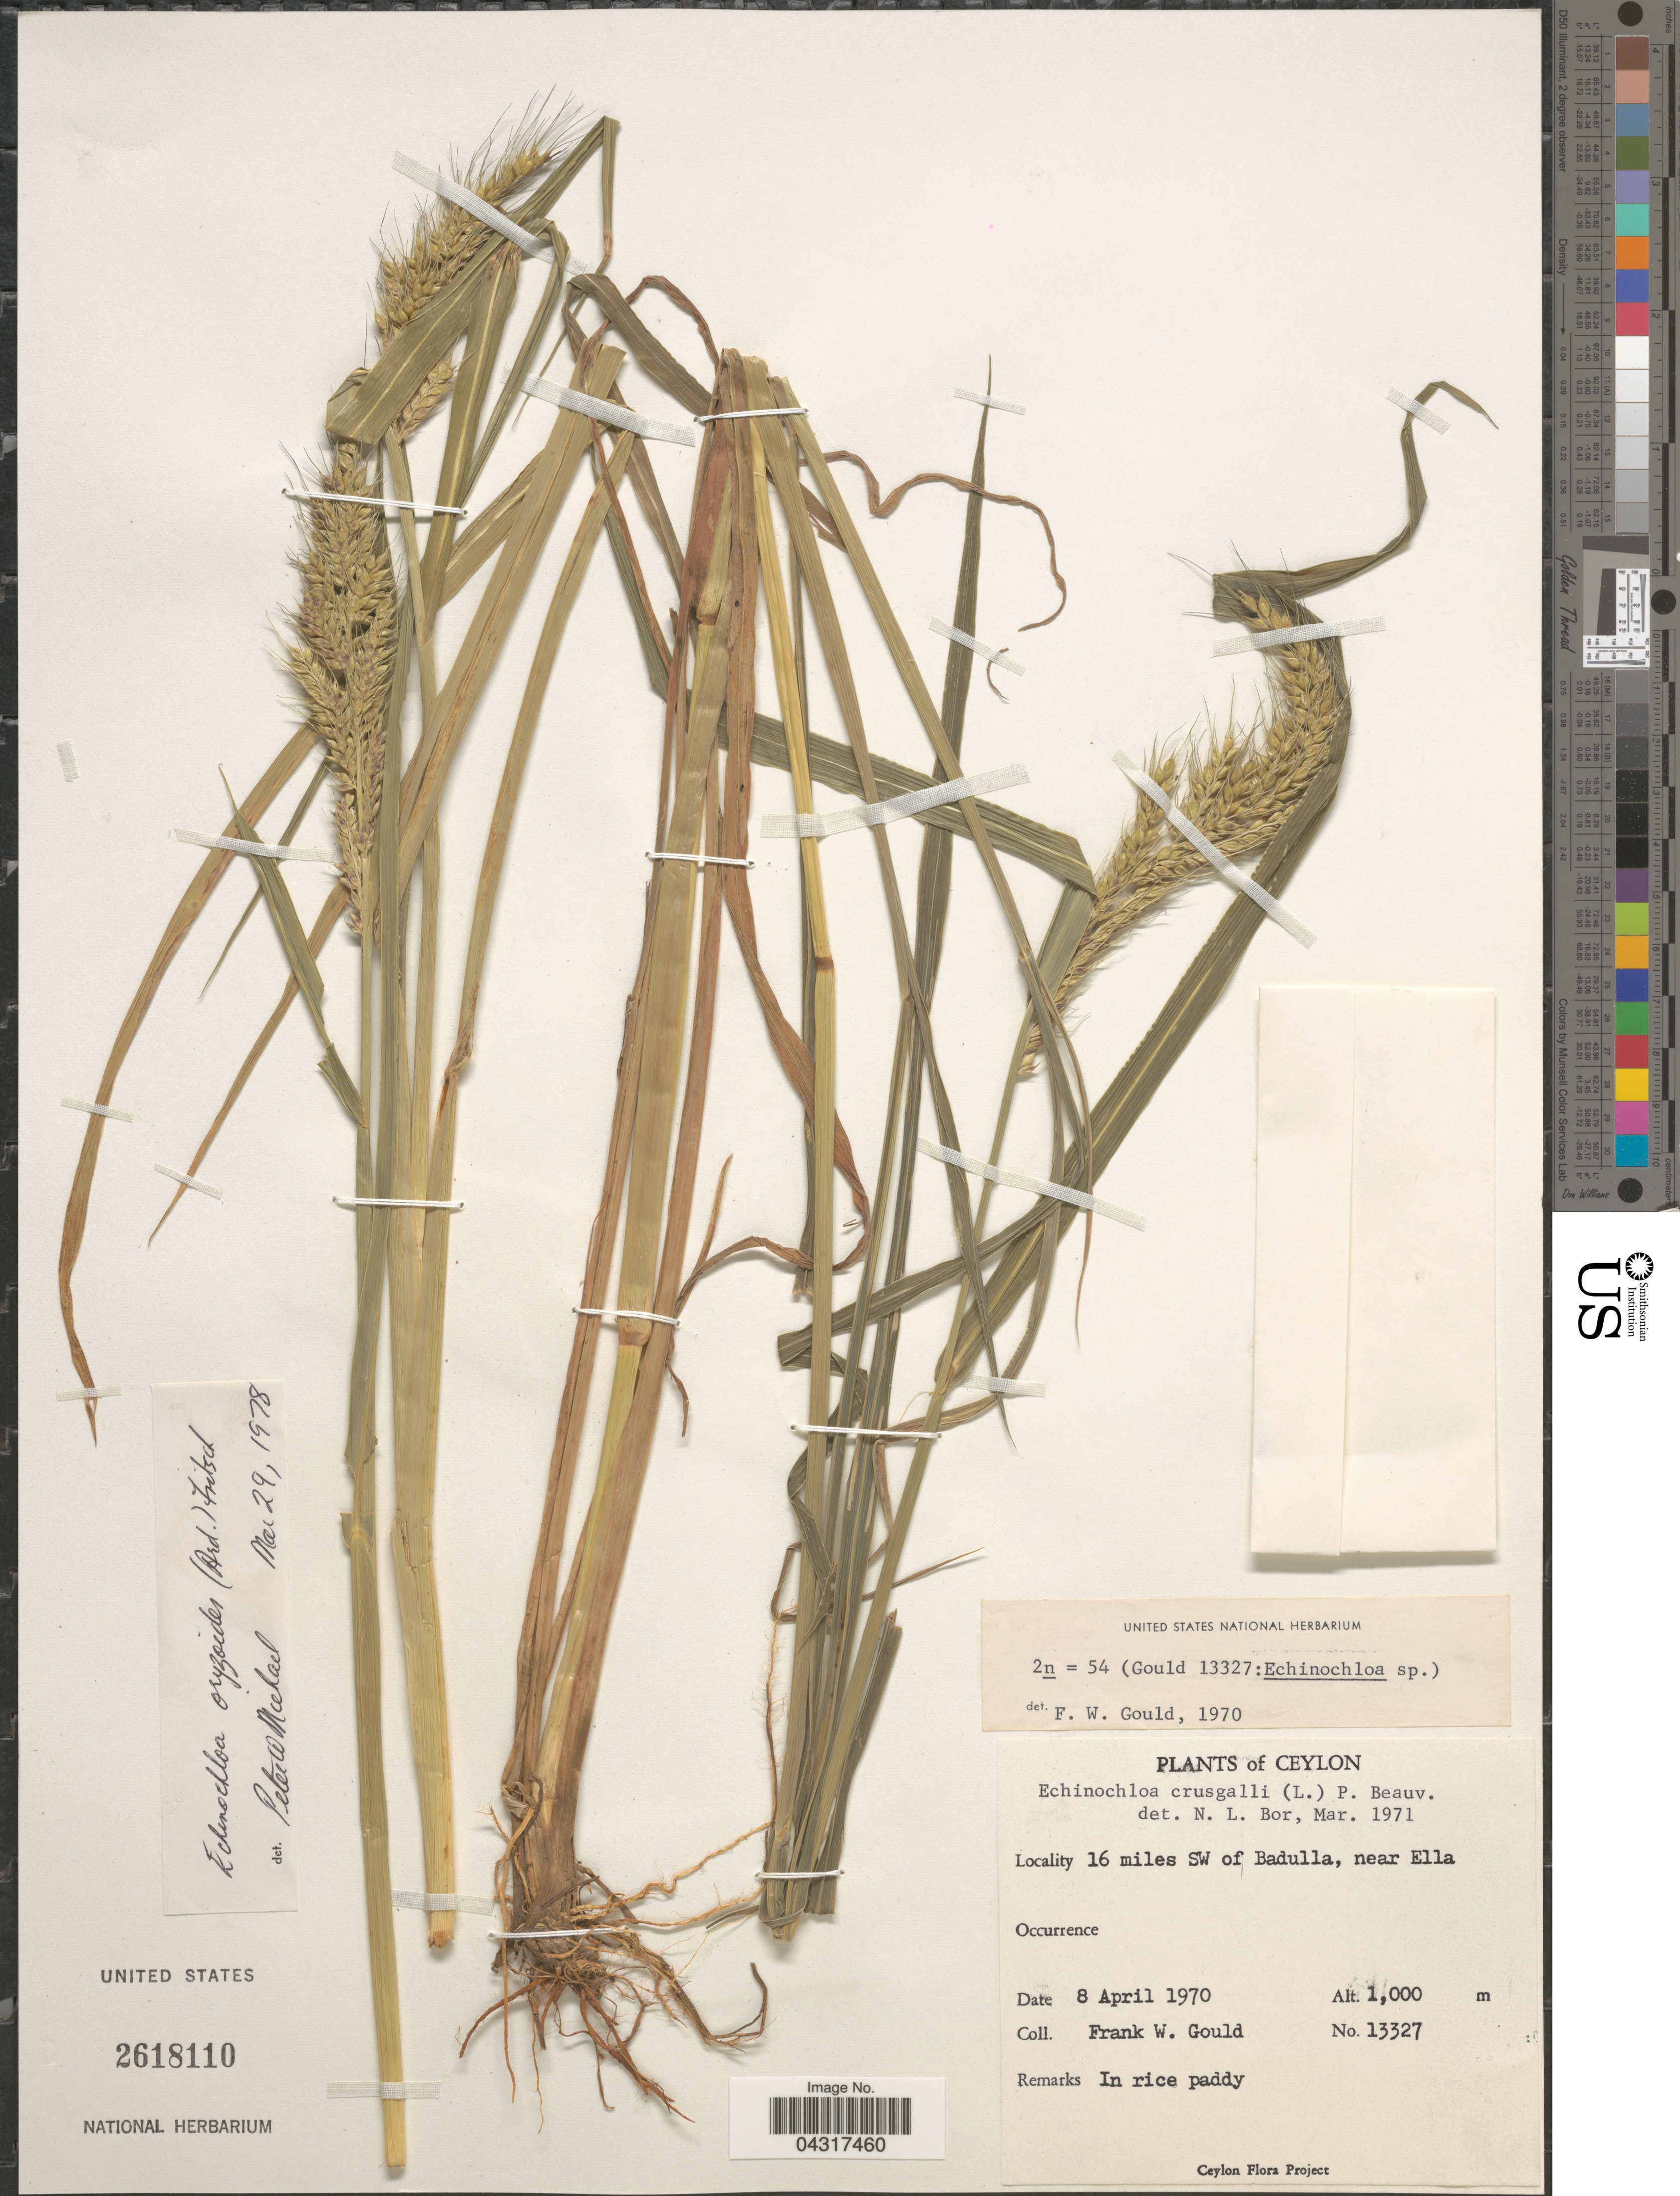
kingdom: Plantae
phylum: Tracheophyta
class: Liliopsida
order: Poales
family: Poaceae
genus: Echinochloa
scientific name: Echinochloa oryzoides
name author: (Ard.) Fritsch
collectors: F. W. Gould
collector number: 13327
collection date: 1970-04-08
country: Sri Lanka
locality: Ceylon. 16 miles SW of Badulla, near Ella.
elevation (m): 1000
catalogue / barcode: US 2618110